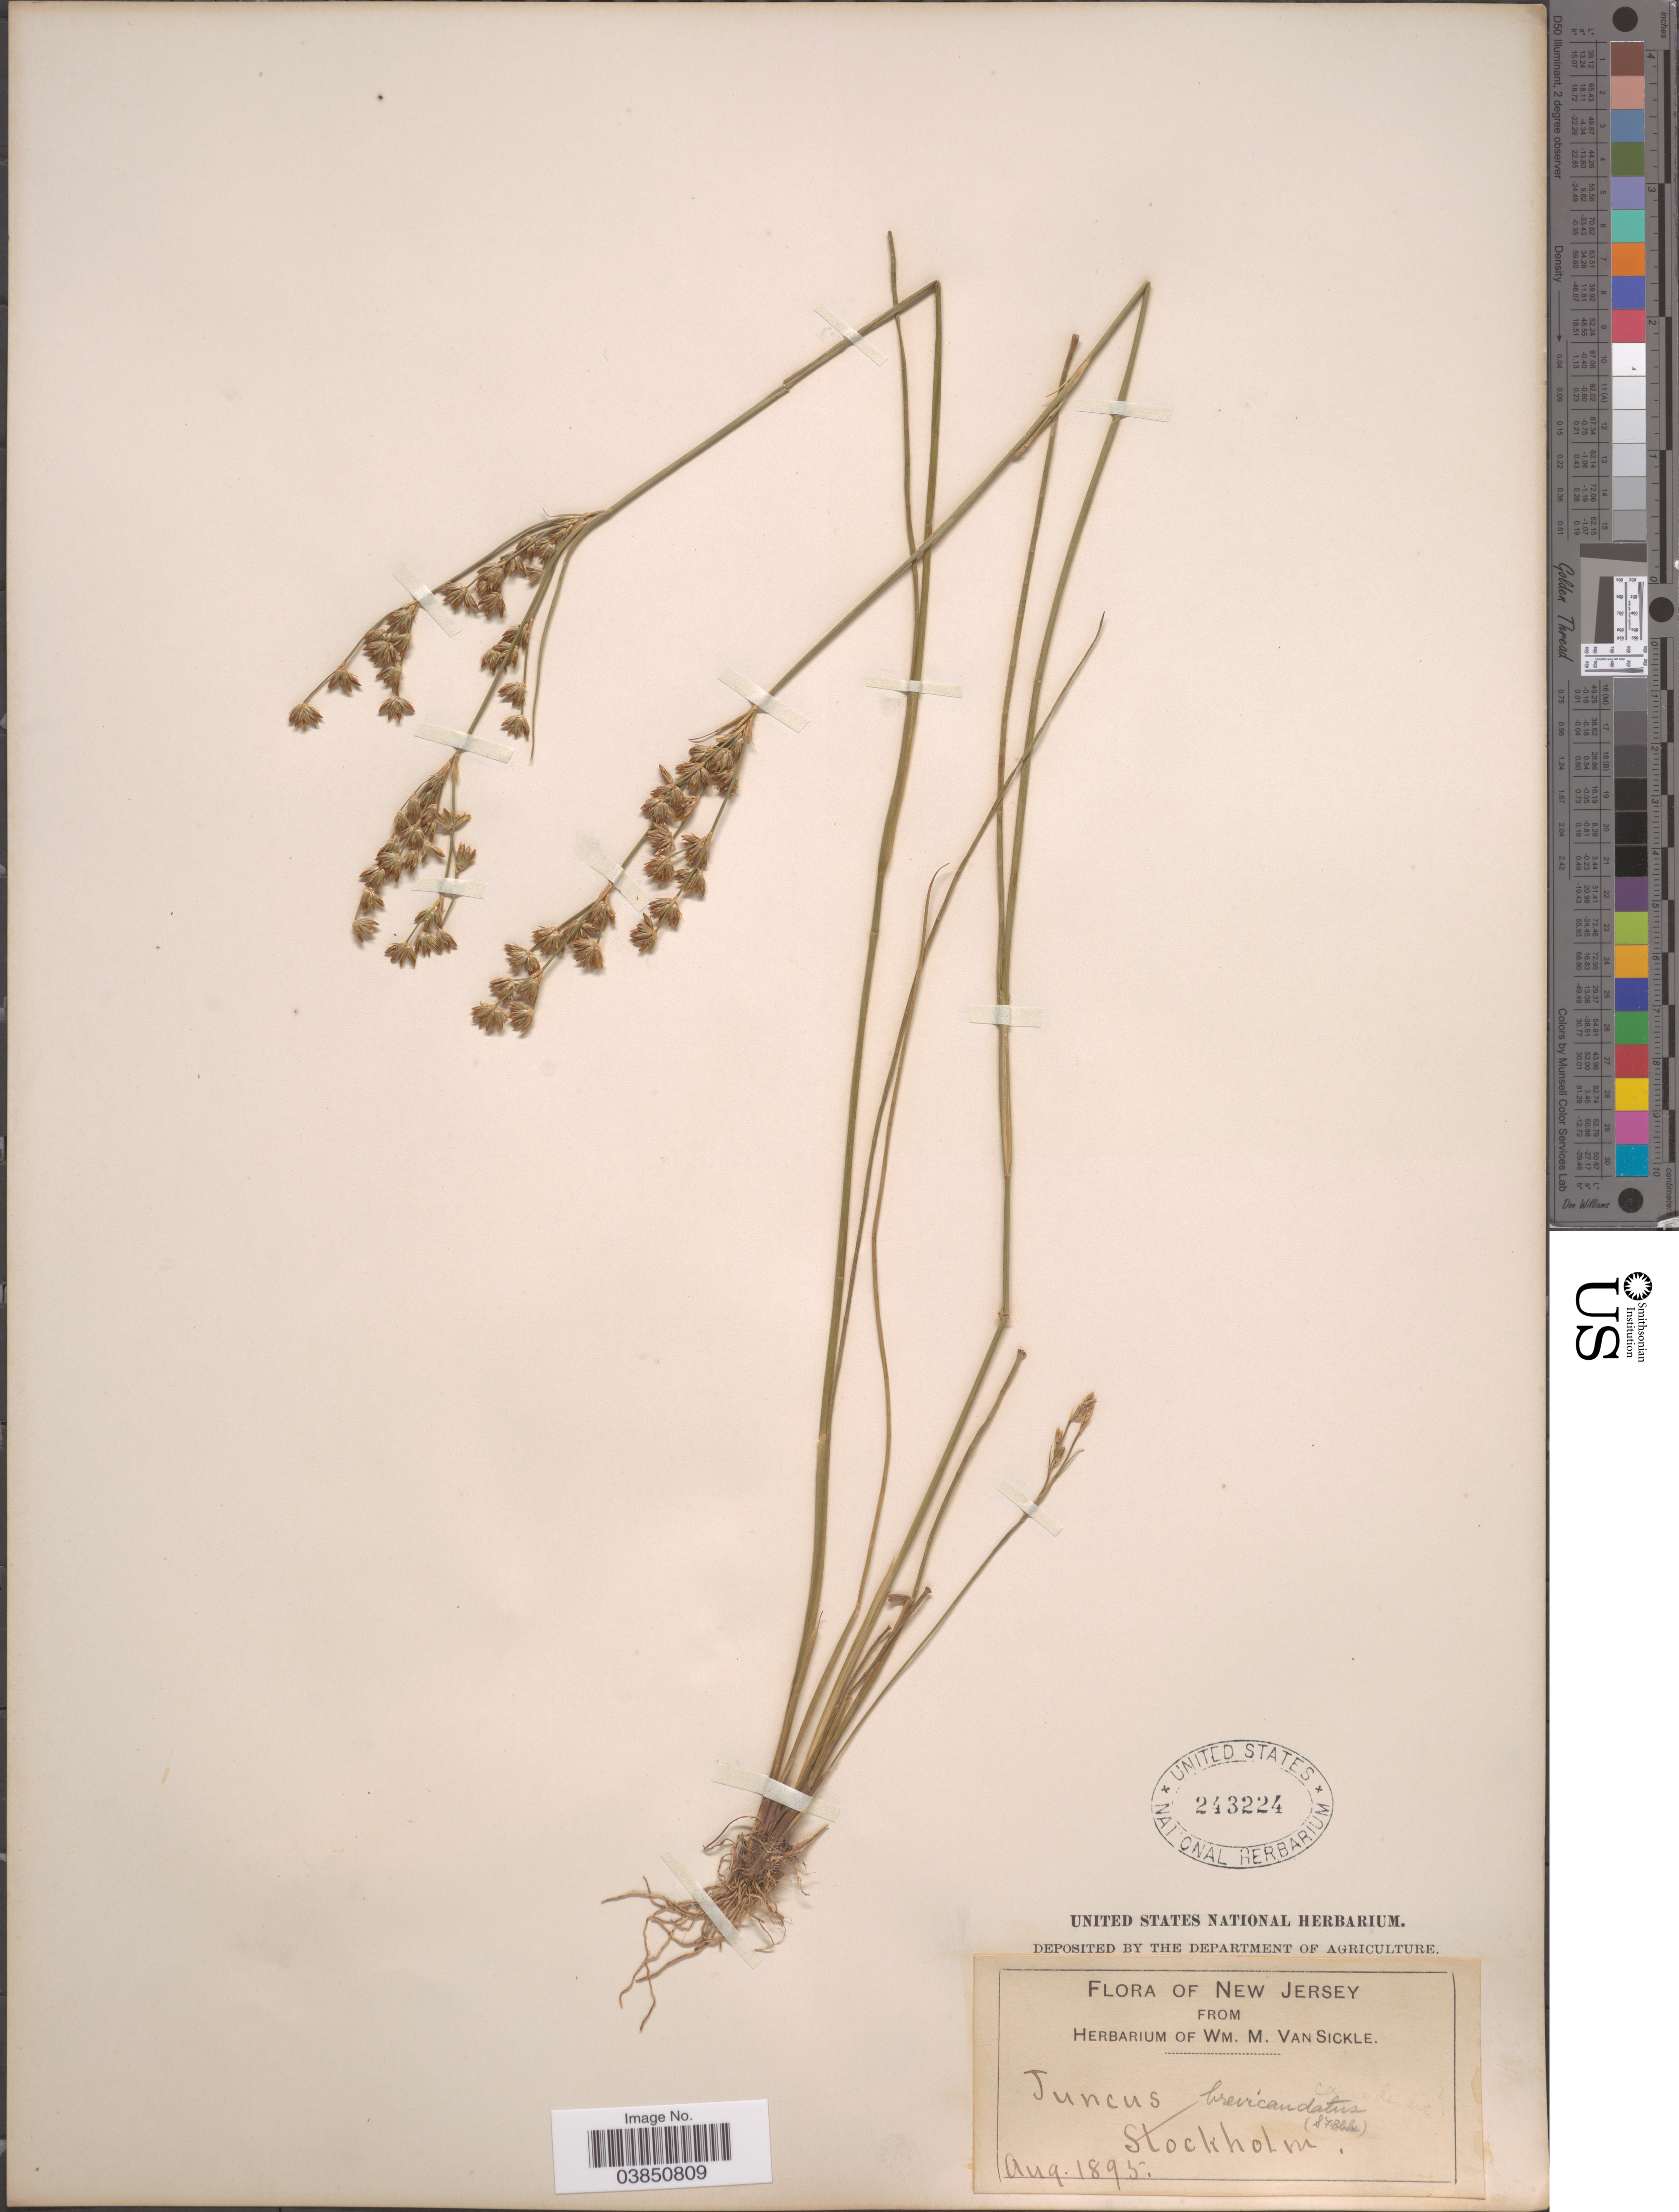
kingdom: Plantae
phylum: Tracheophyta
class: Liliopsida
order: Poales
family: Juncaceae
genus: Juncus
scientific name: Juncus brevicaudatus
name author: (Engelm.) Fernald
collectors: ex herb. Wm. M. Van Sickle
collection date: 1895-08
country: United States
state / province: New Jersey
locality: Stockholm.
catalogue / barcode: US 243224